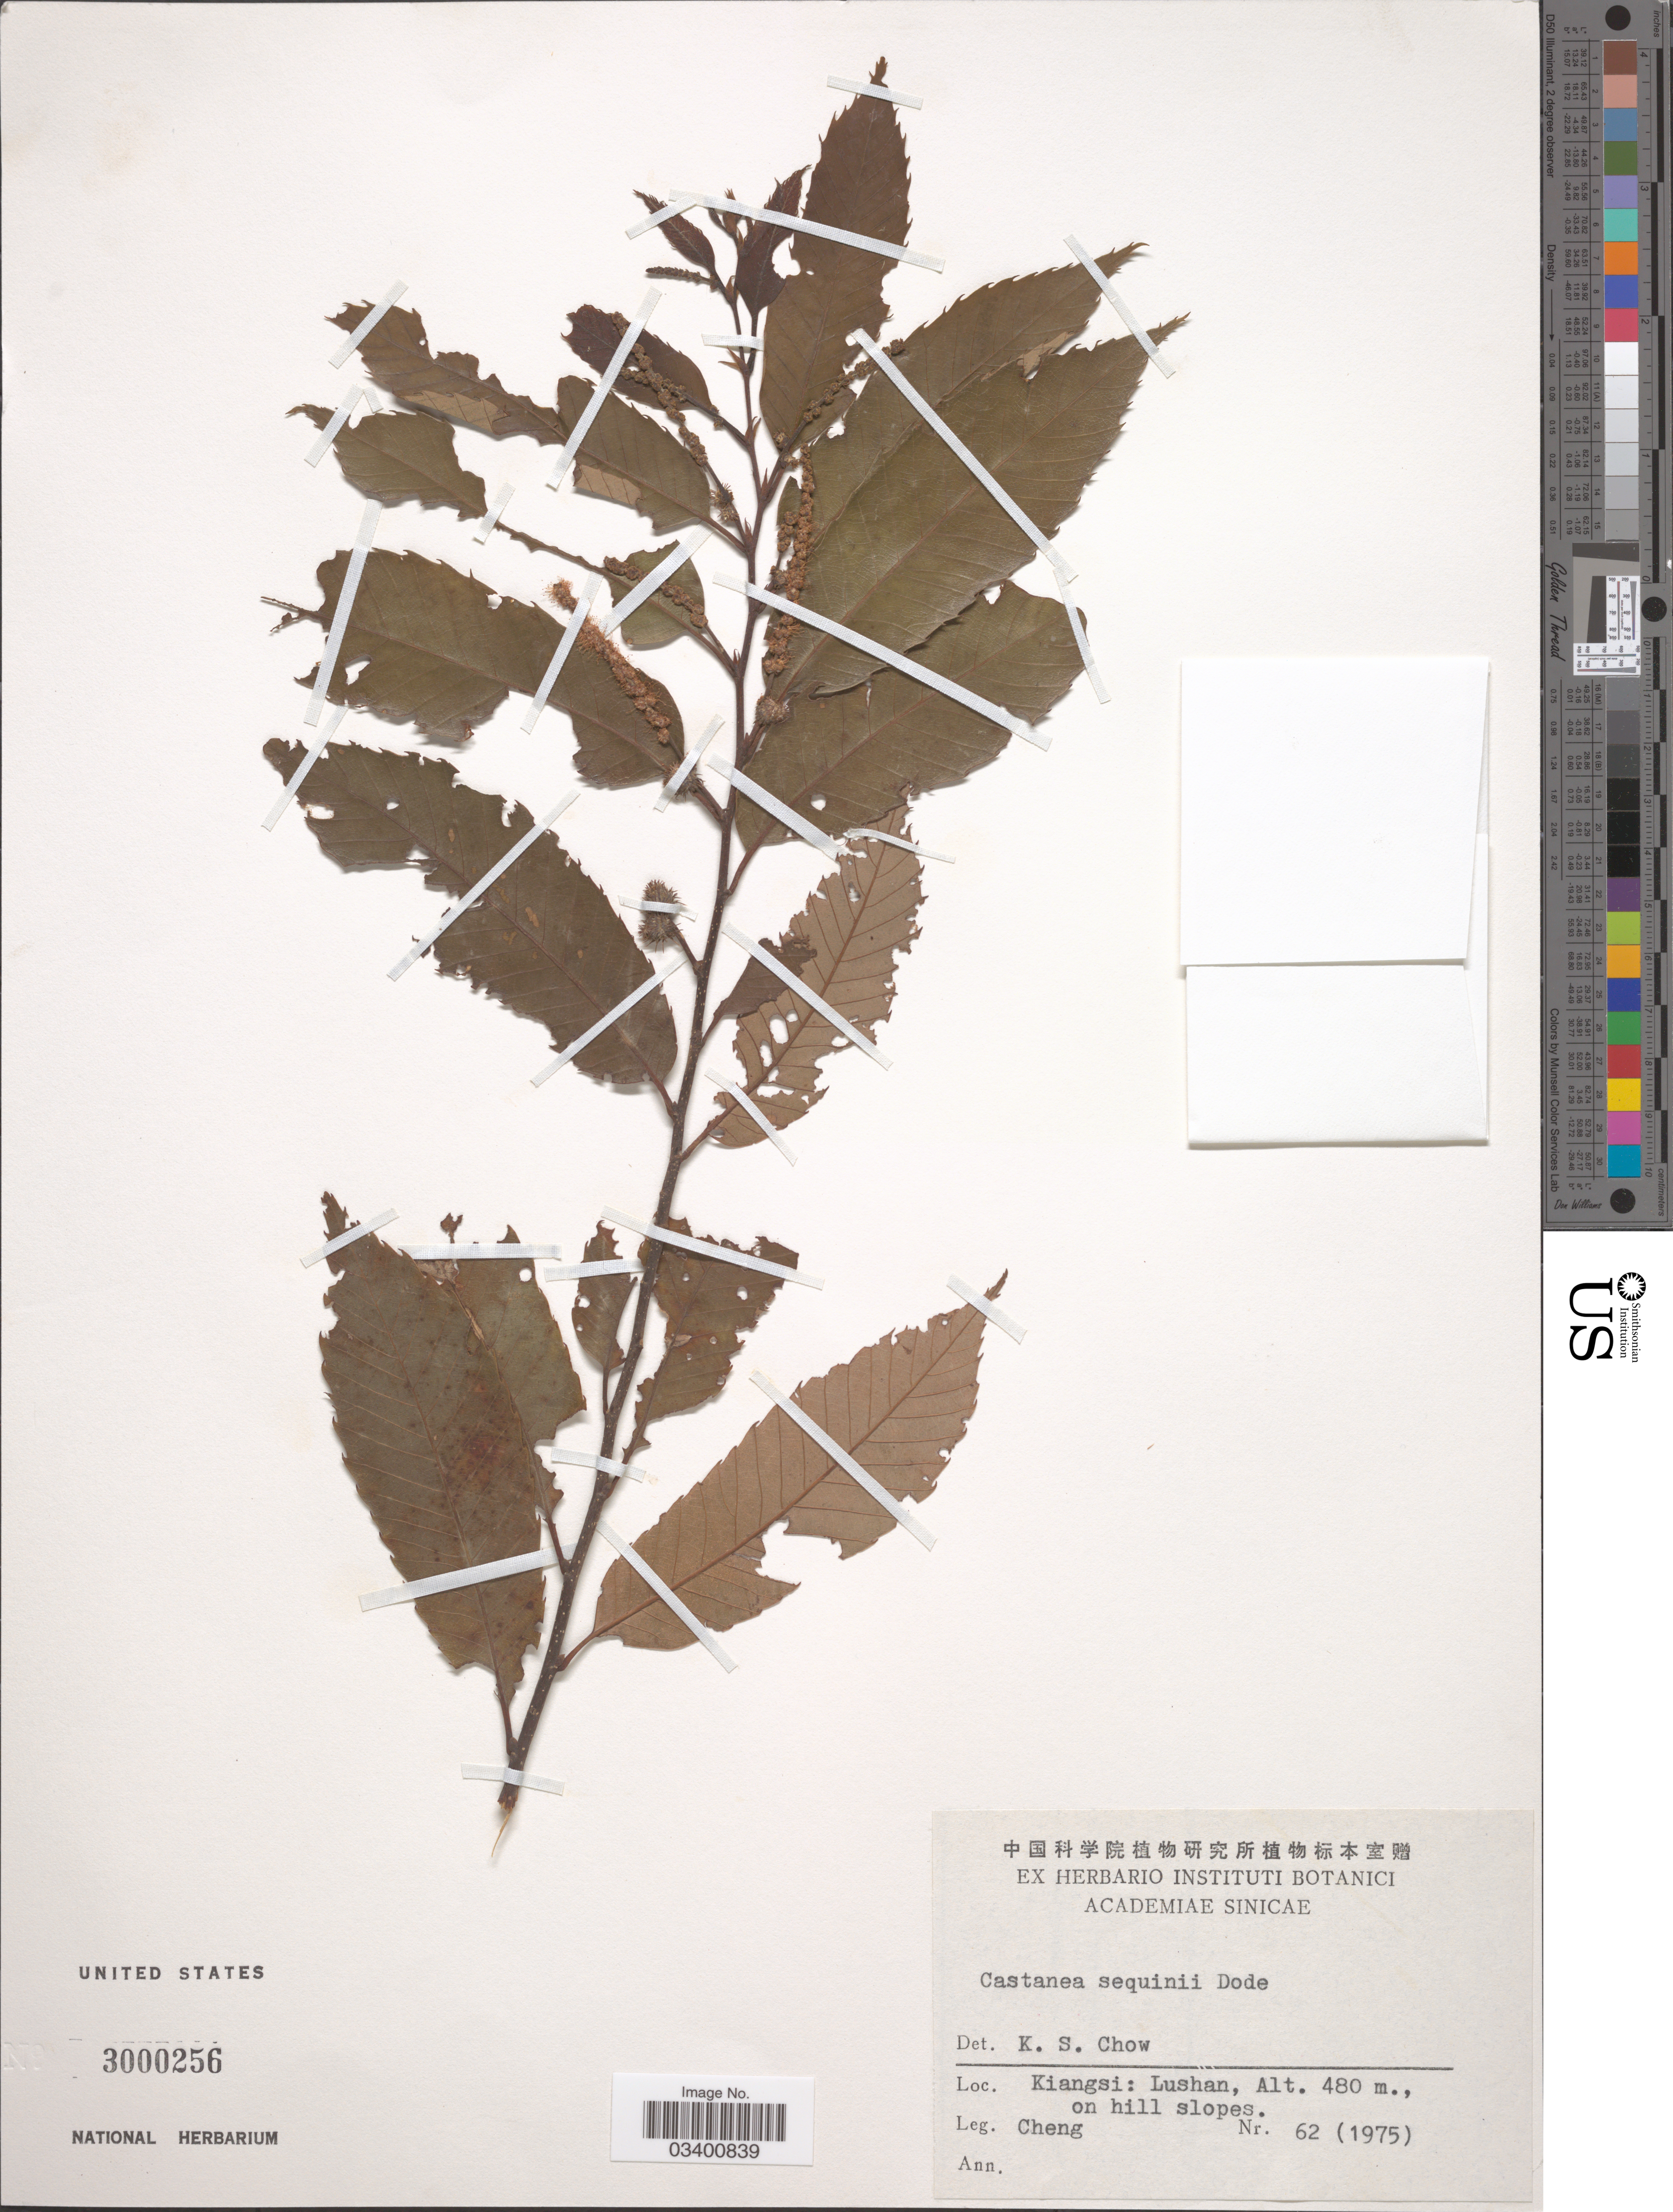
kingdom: Plantae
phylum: Tracheophyta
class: Magnoliopsida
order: Fagales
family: Fagaceae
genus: Castanea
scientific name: Castanea seguinii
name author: Dode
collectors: -. Cheng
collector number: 62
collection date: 1975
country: China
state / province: Jiangxi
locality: Kiangsi: Lushan.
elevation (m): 480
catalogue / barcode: US 3000256